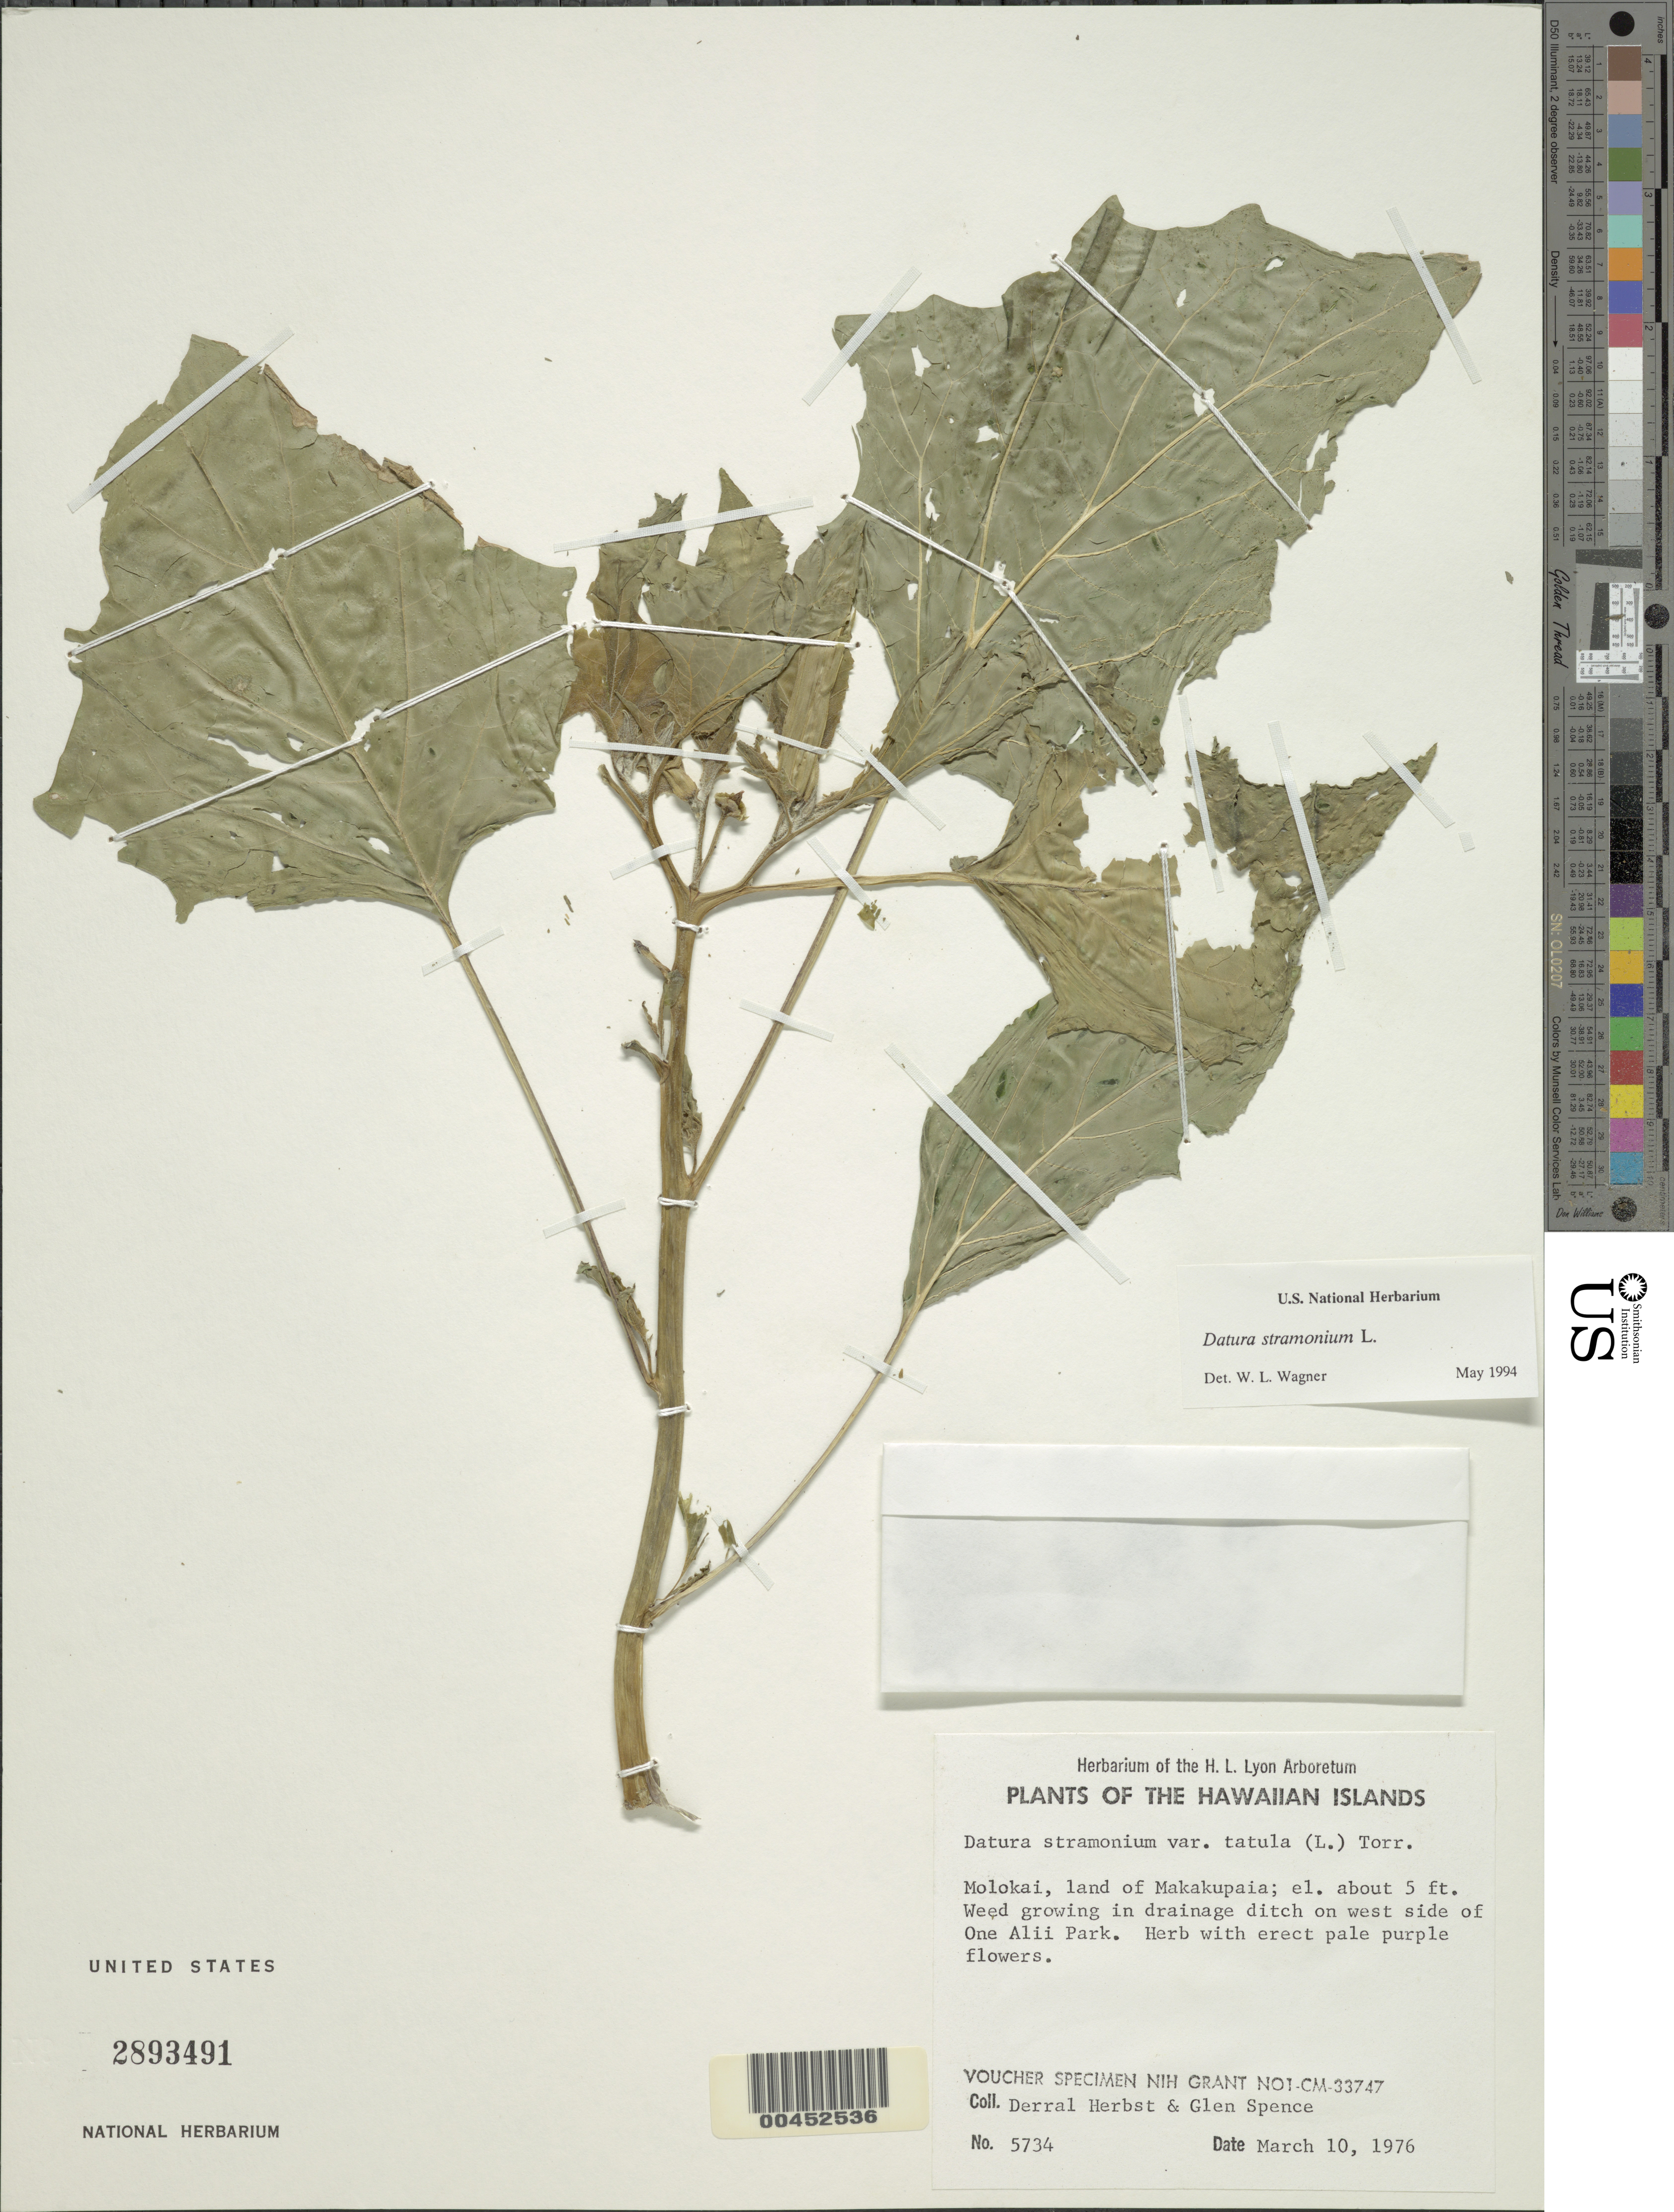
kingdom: Plantae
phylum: Tracheophyta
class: Magnoliopsida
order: Solanales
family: Solanaceae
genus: Datura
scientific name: Datura stramonium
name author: L.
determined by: Wagner, W. L., (BOT), Smithsonian Institution - National Museum of Natural History (UNITED STATES)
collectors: D. R. Herbst & G. Spence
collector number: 5734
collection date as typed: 10 Mar 1976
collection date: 1976-03-10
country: United States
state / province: Hawaii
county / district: Maui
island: Moloka'i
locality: land of Makakupaia; on west side of One Alii Park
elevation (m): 2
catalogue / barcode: US 2893491